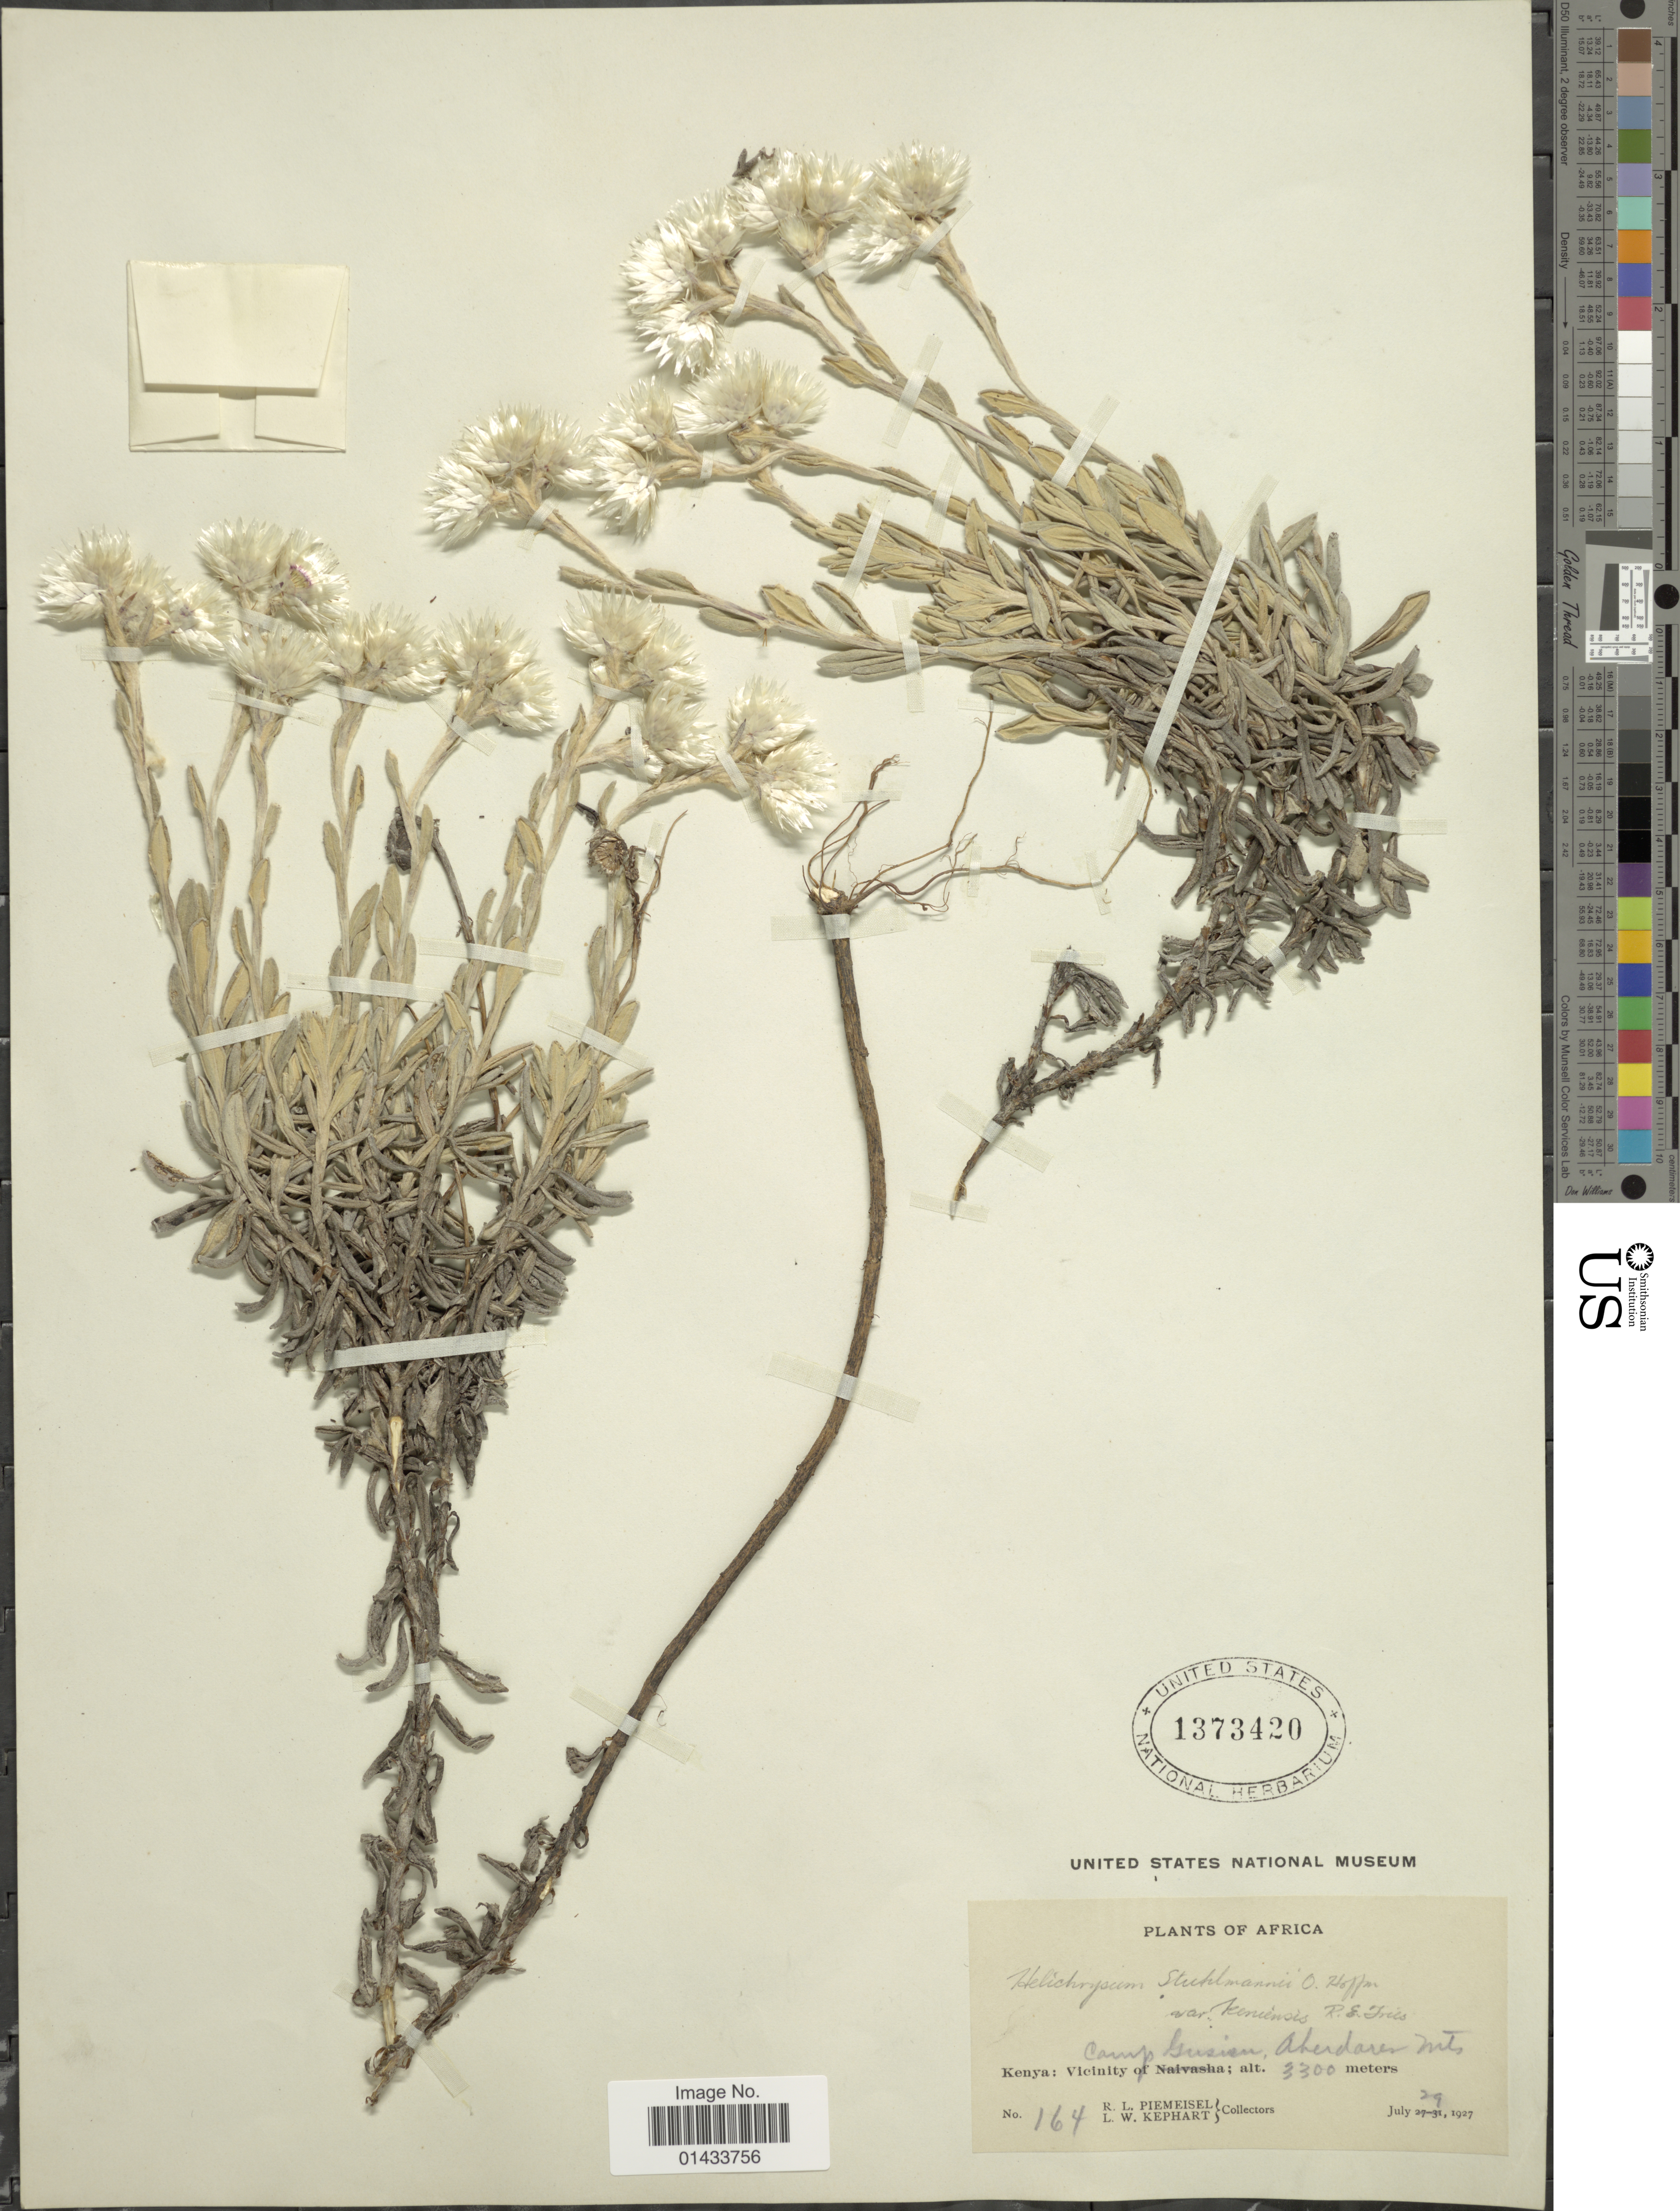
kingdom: Plantae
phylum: Tracheophyta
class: Magnoliopsida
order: Asterales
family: Asteraceae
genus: Helichrysum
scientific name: Helichrysum stuhlmannii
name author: O. Hoffm.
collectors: R. L. Piemeisel & L. W. Kephart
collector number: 164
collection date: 1927-07-29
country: Kenya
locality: Kenya: Vicinity Camp Gusian, Aberdaren Mts.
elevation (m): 3300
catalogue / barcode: US 1373420